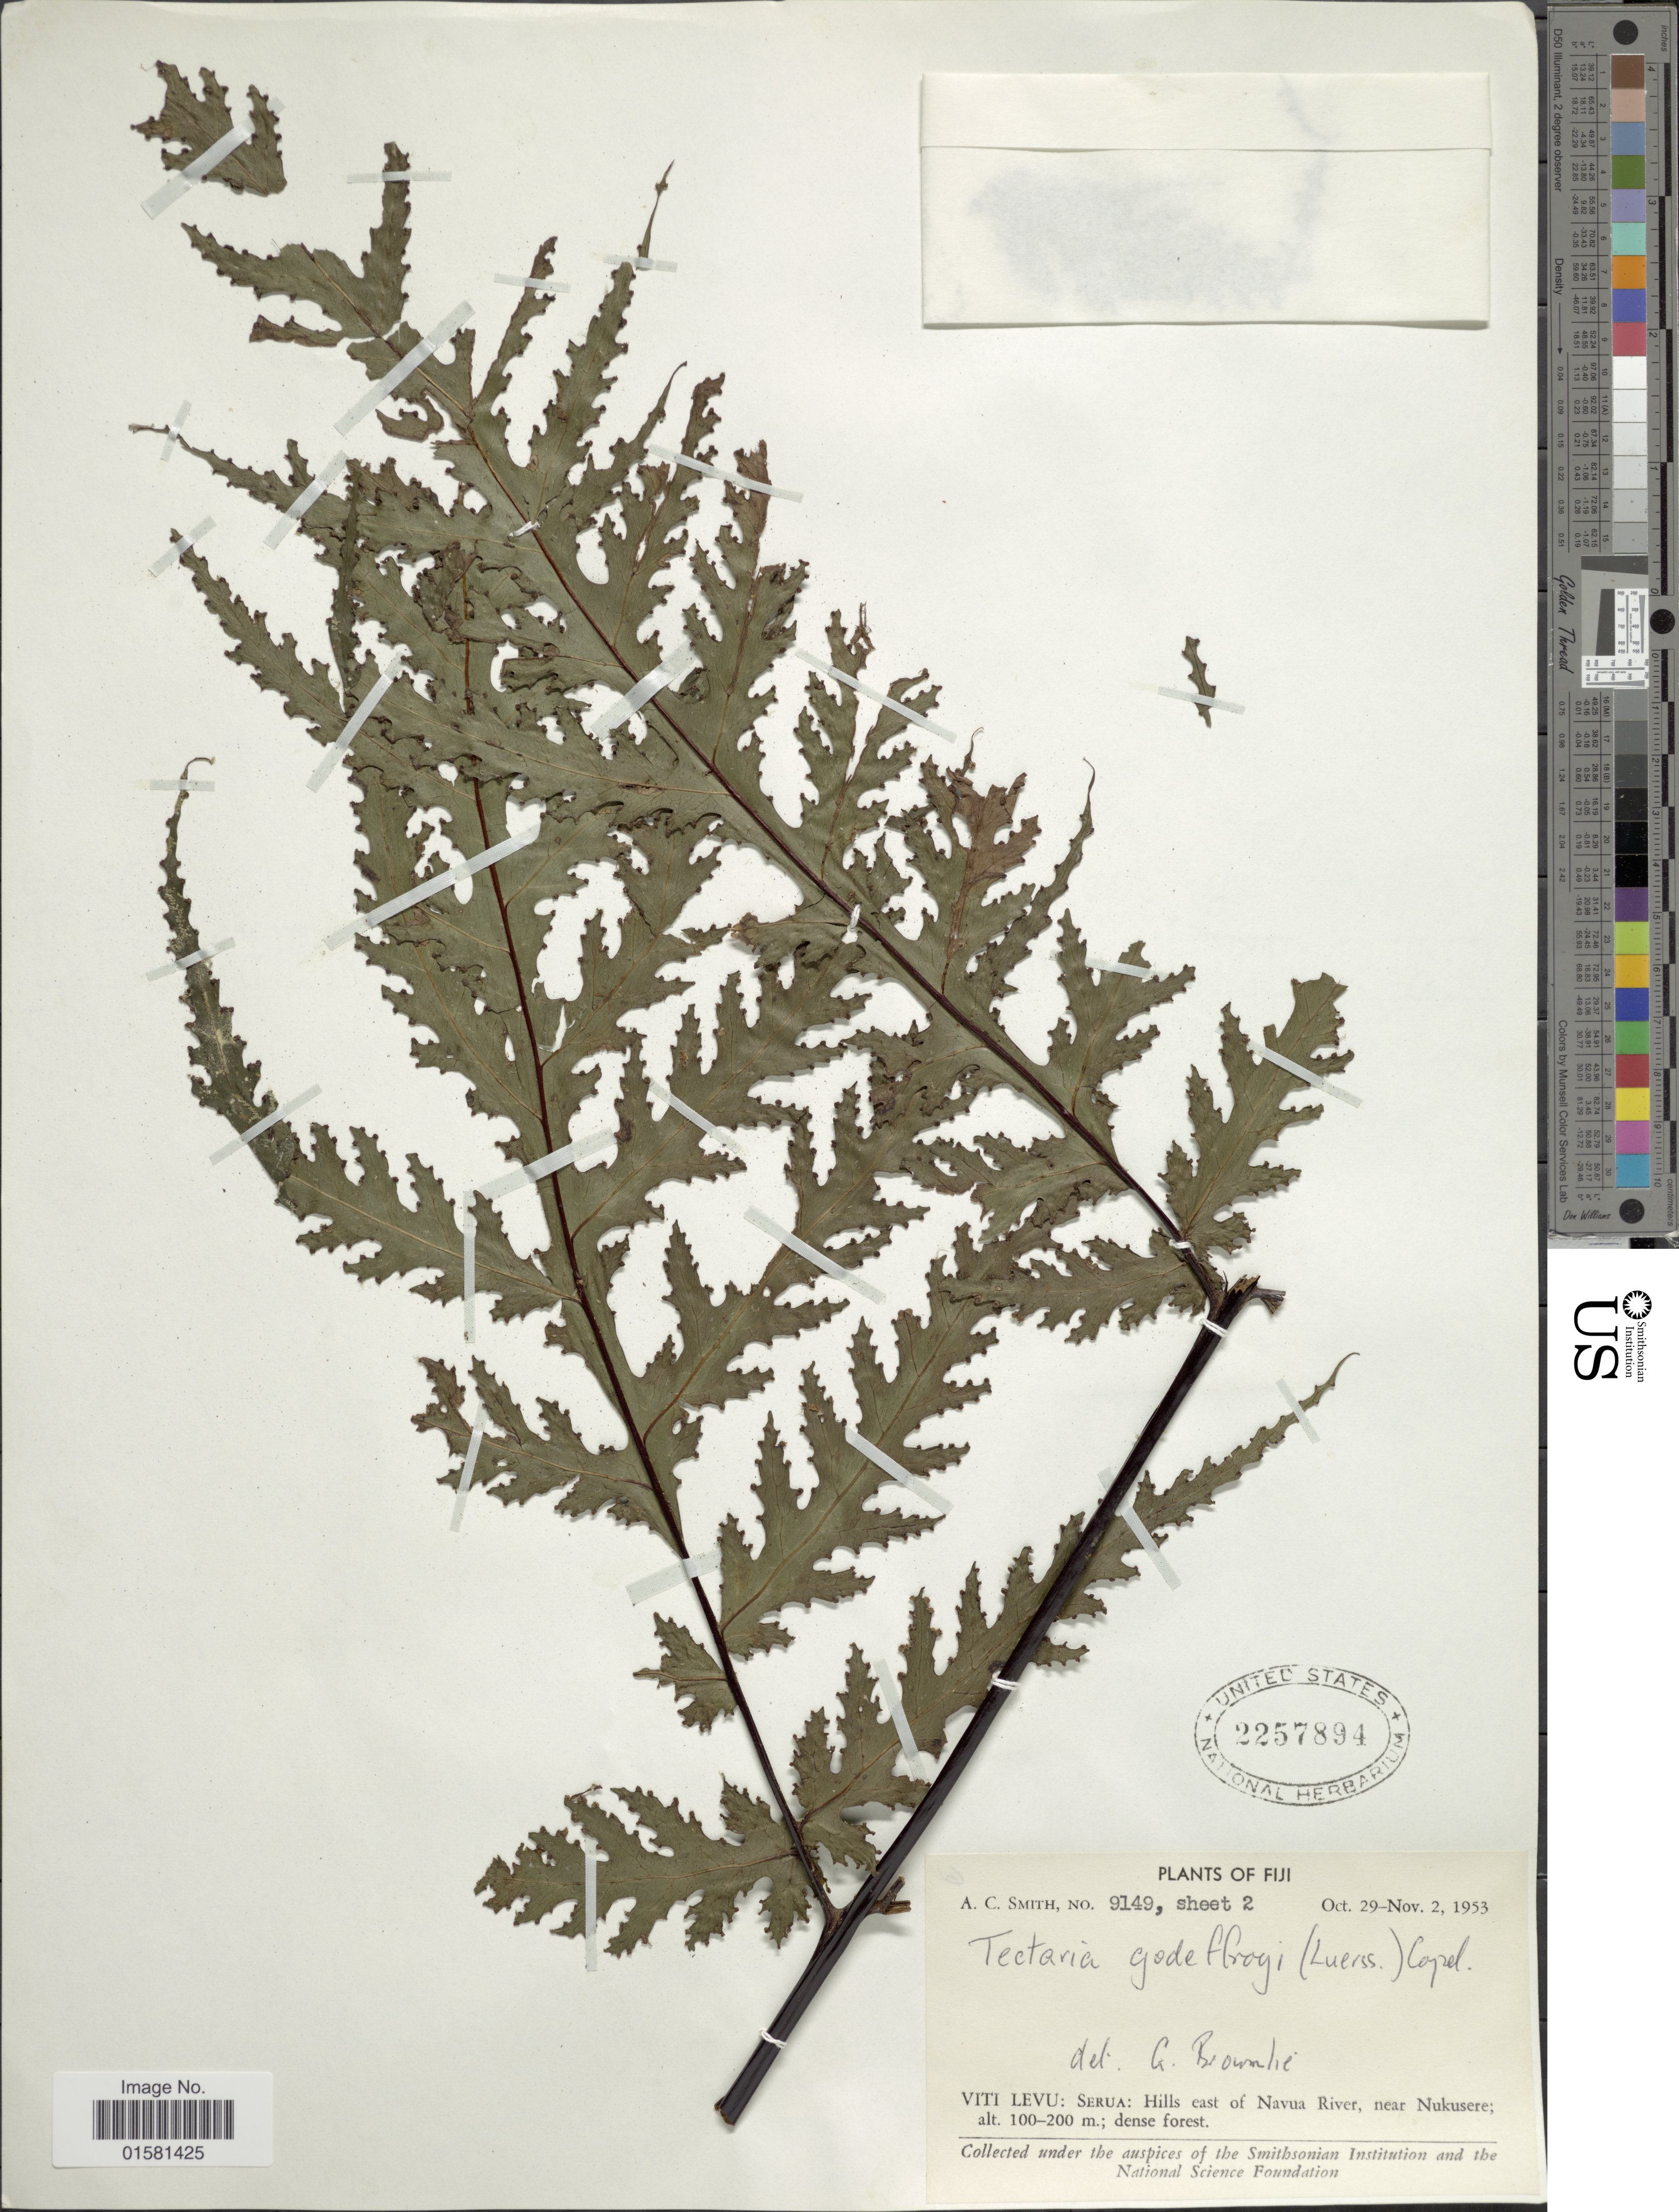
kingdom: Plantae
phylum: Tracheophyta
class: Polypodiopsida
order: Polypodiales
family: Tectariaceae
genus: Tectaria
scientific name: Tectaria godeffroyi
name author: (Luerss.) Copel.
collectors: A. C. Smith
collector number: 9149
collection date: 1953-10-29/1953-11-02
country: Fiji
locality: Fiji, Viti Levu: Serua: hills east of Navua River, near Nukusere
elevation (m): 100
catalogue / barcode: US 2257894